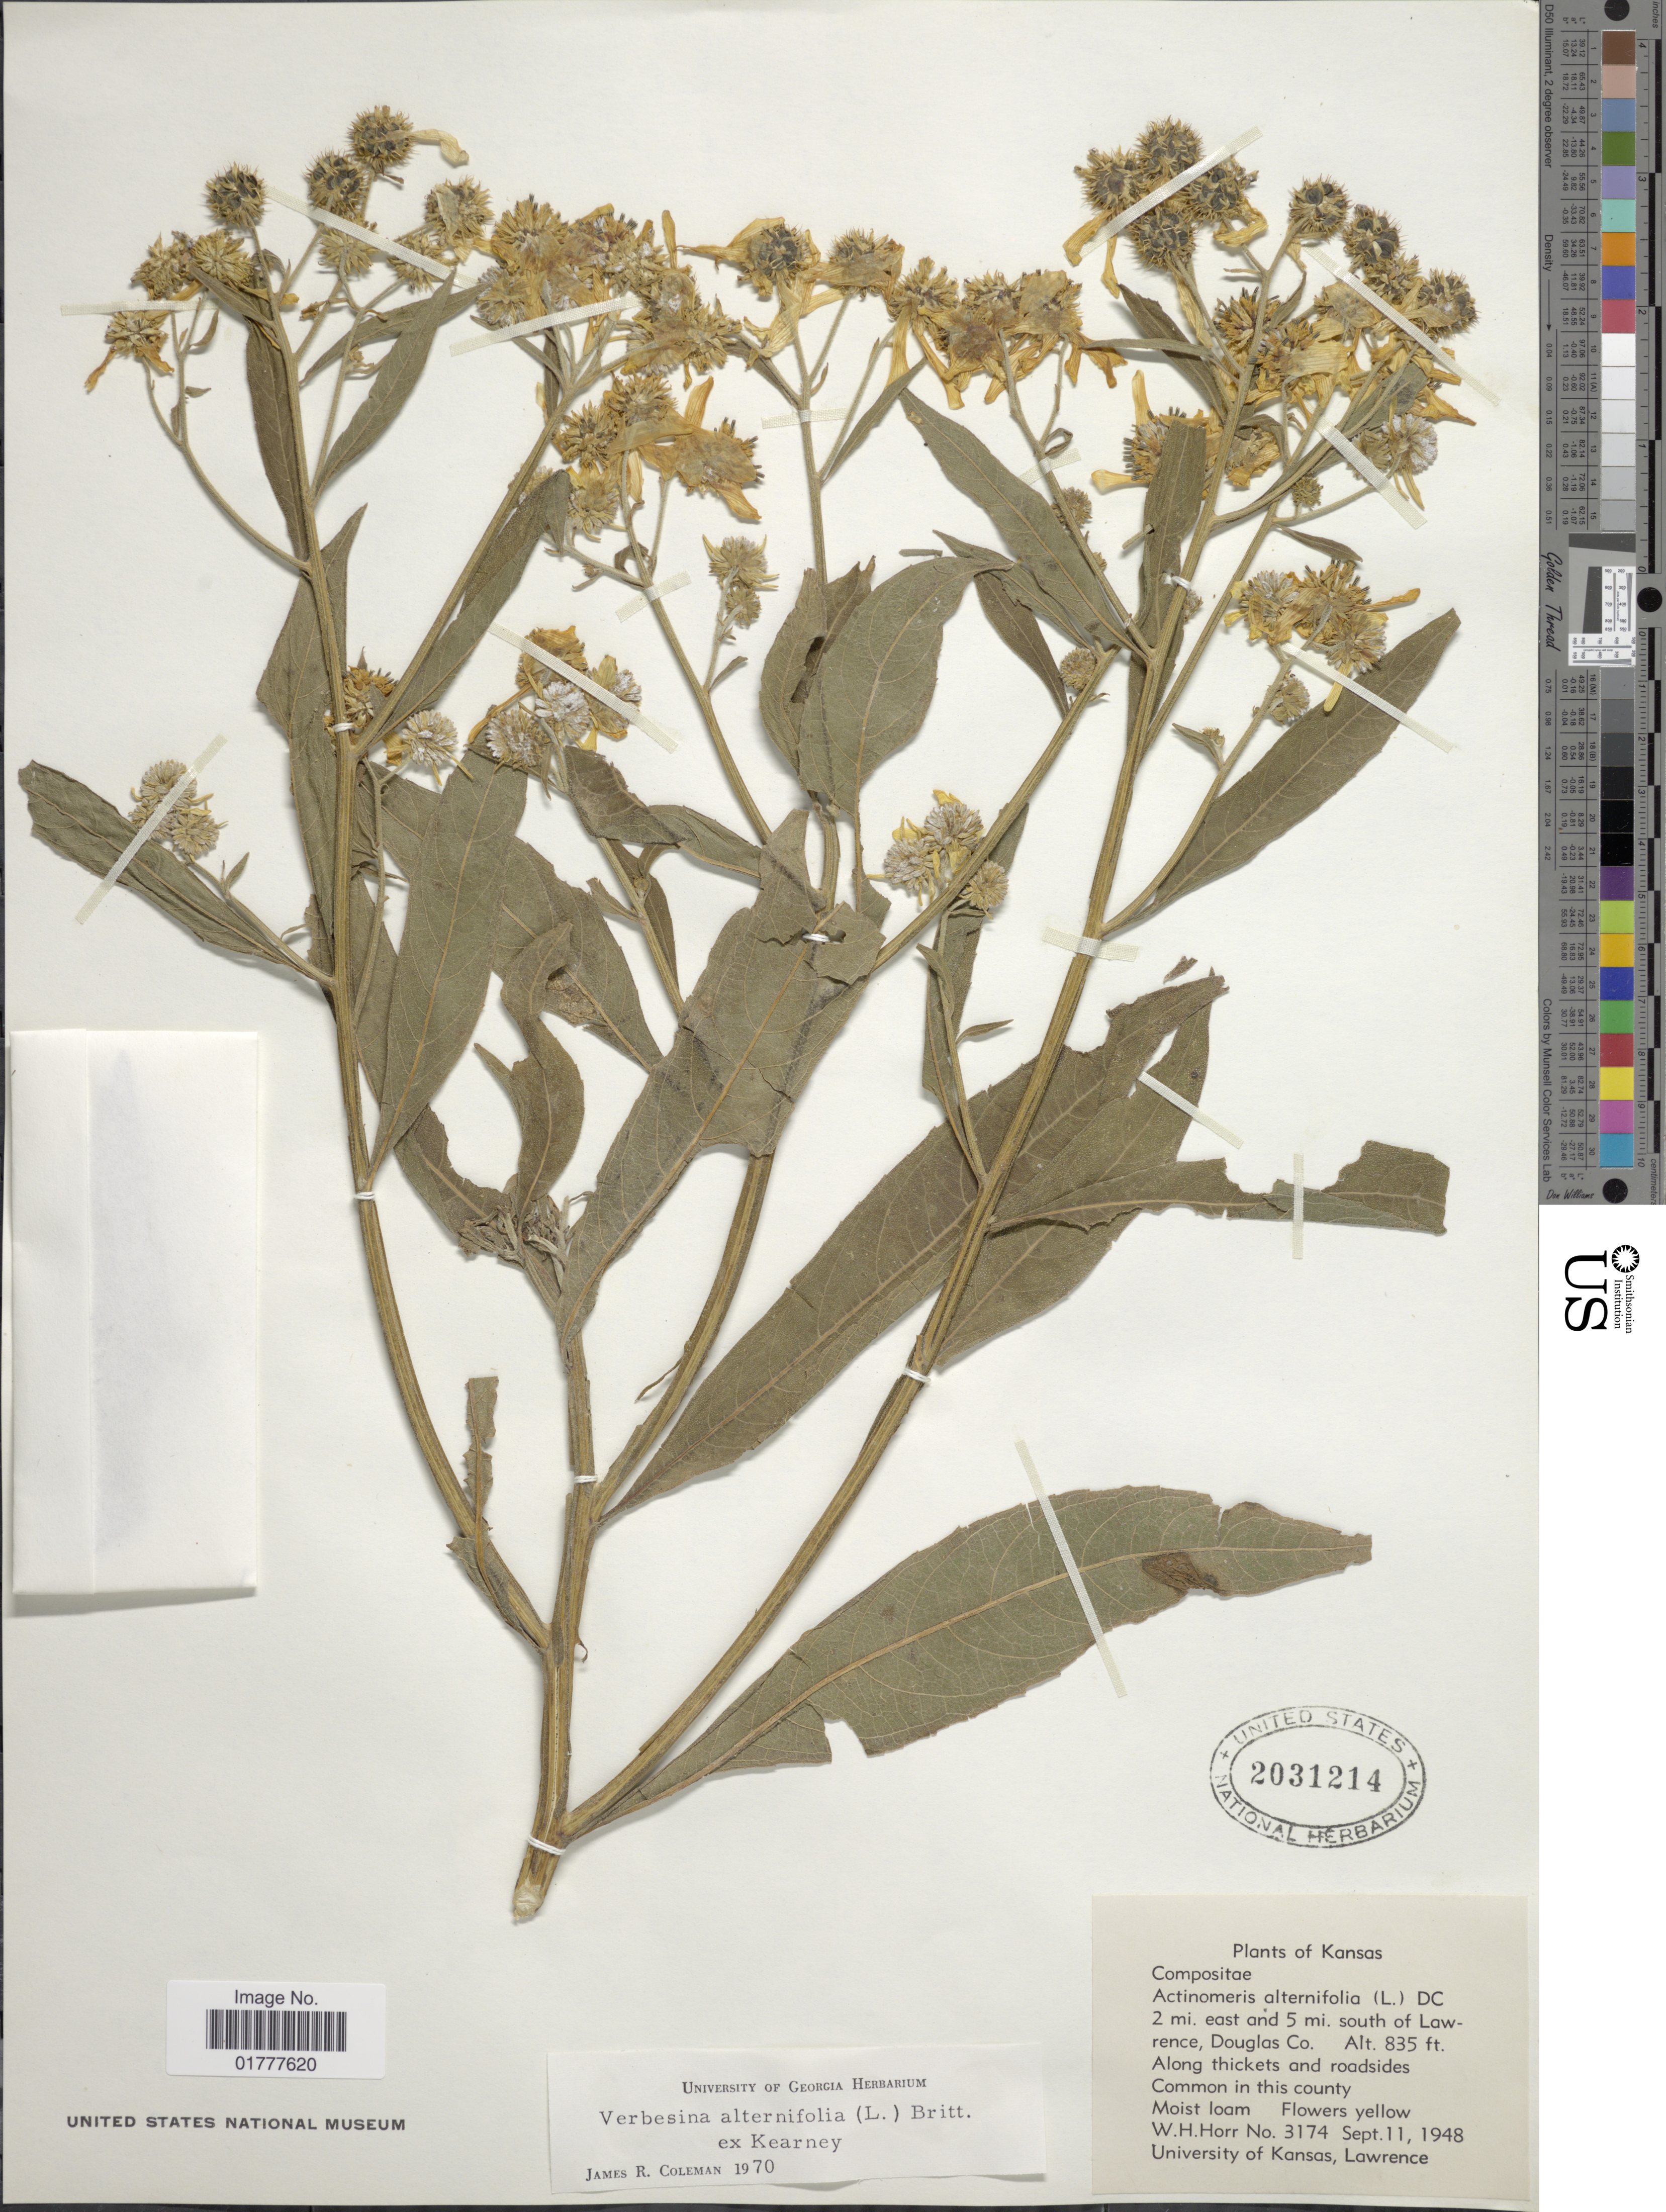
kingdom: Plantae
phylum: Tracheophyta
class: Magnoliopsida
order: Asterales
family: Asteraceae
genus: Actinomeris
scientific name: Actinomeris alternifolia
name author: (L.) DC.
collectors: W. H. Horr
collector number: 3174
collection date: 1948-09-11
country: United States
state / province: Kansas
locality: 2 mi. east and 5 mi. south of Lawrence, Douglas Co.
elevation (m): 255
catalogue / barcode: US 2031214